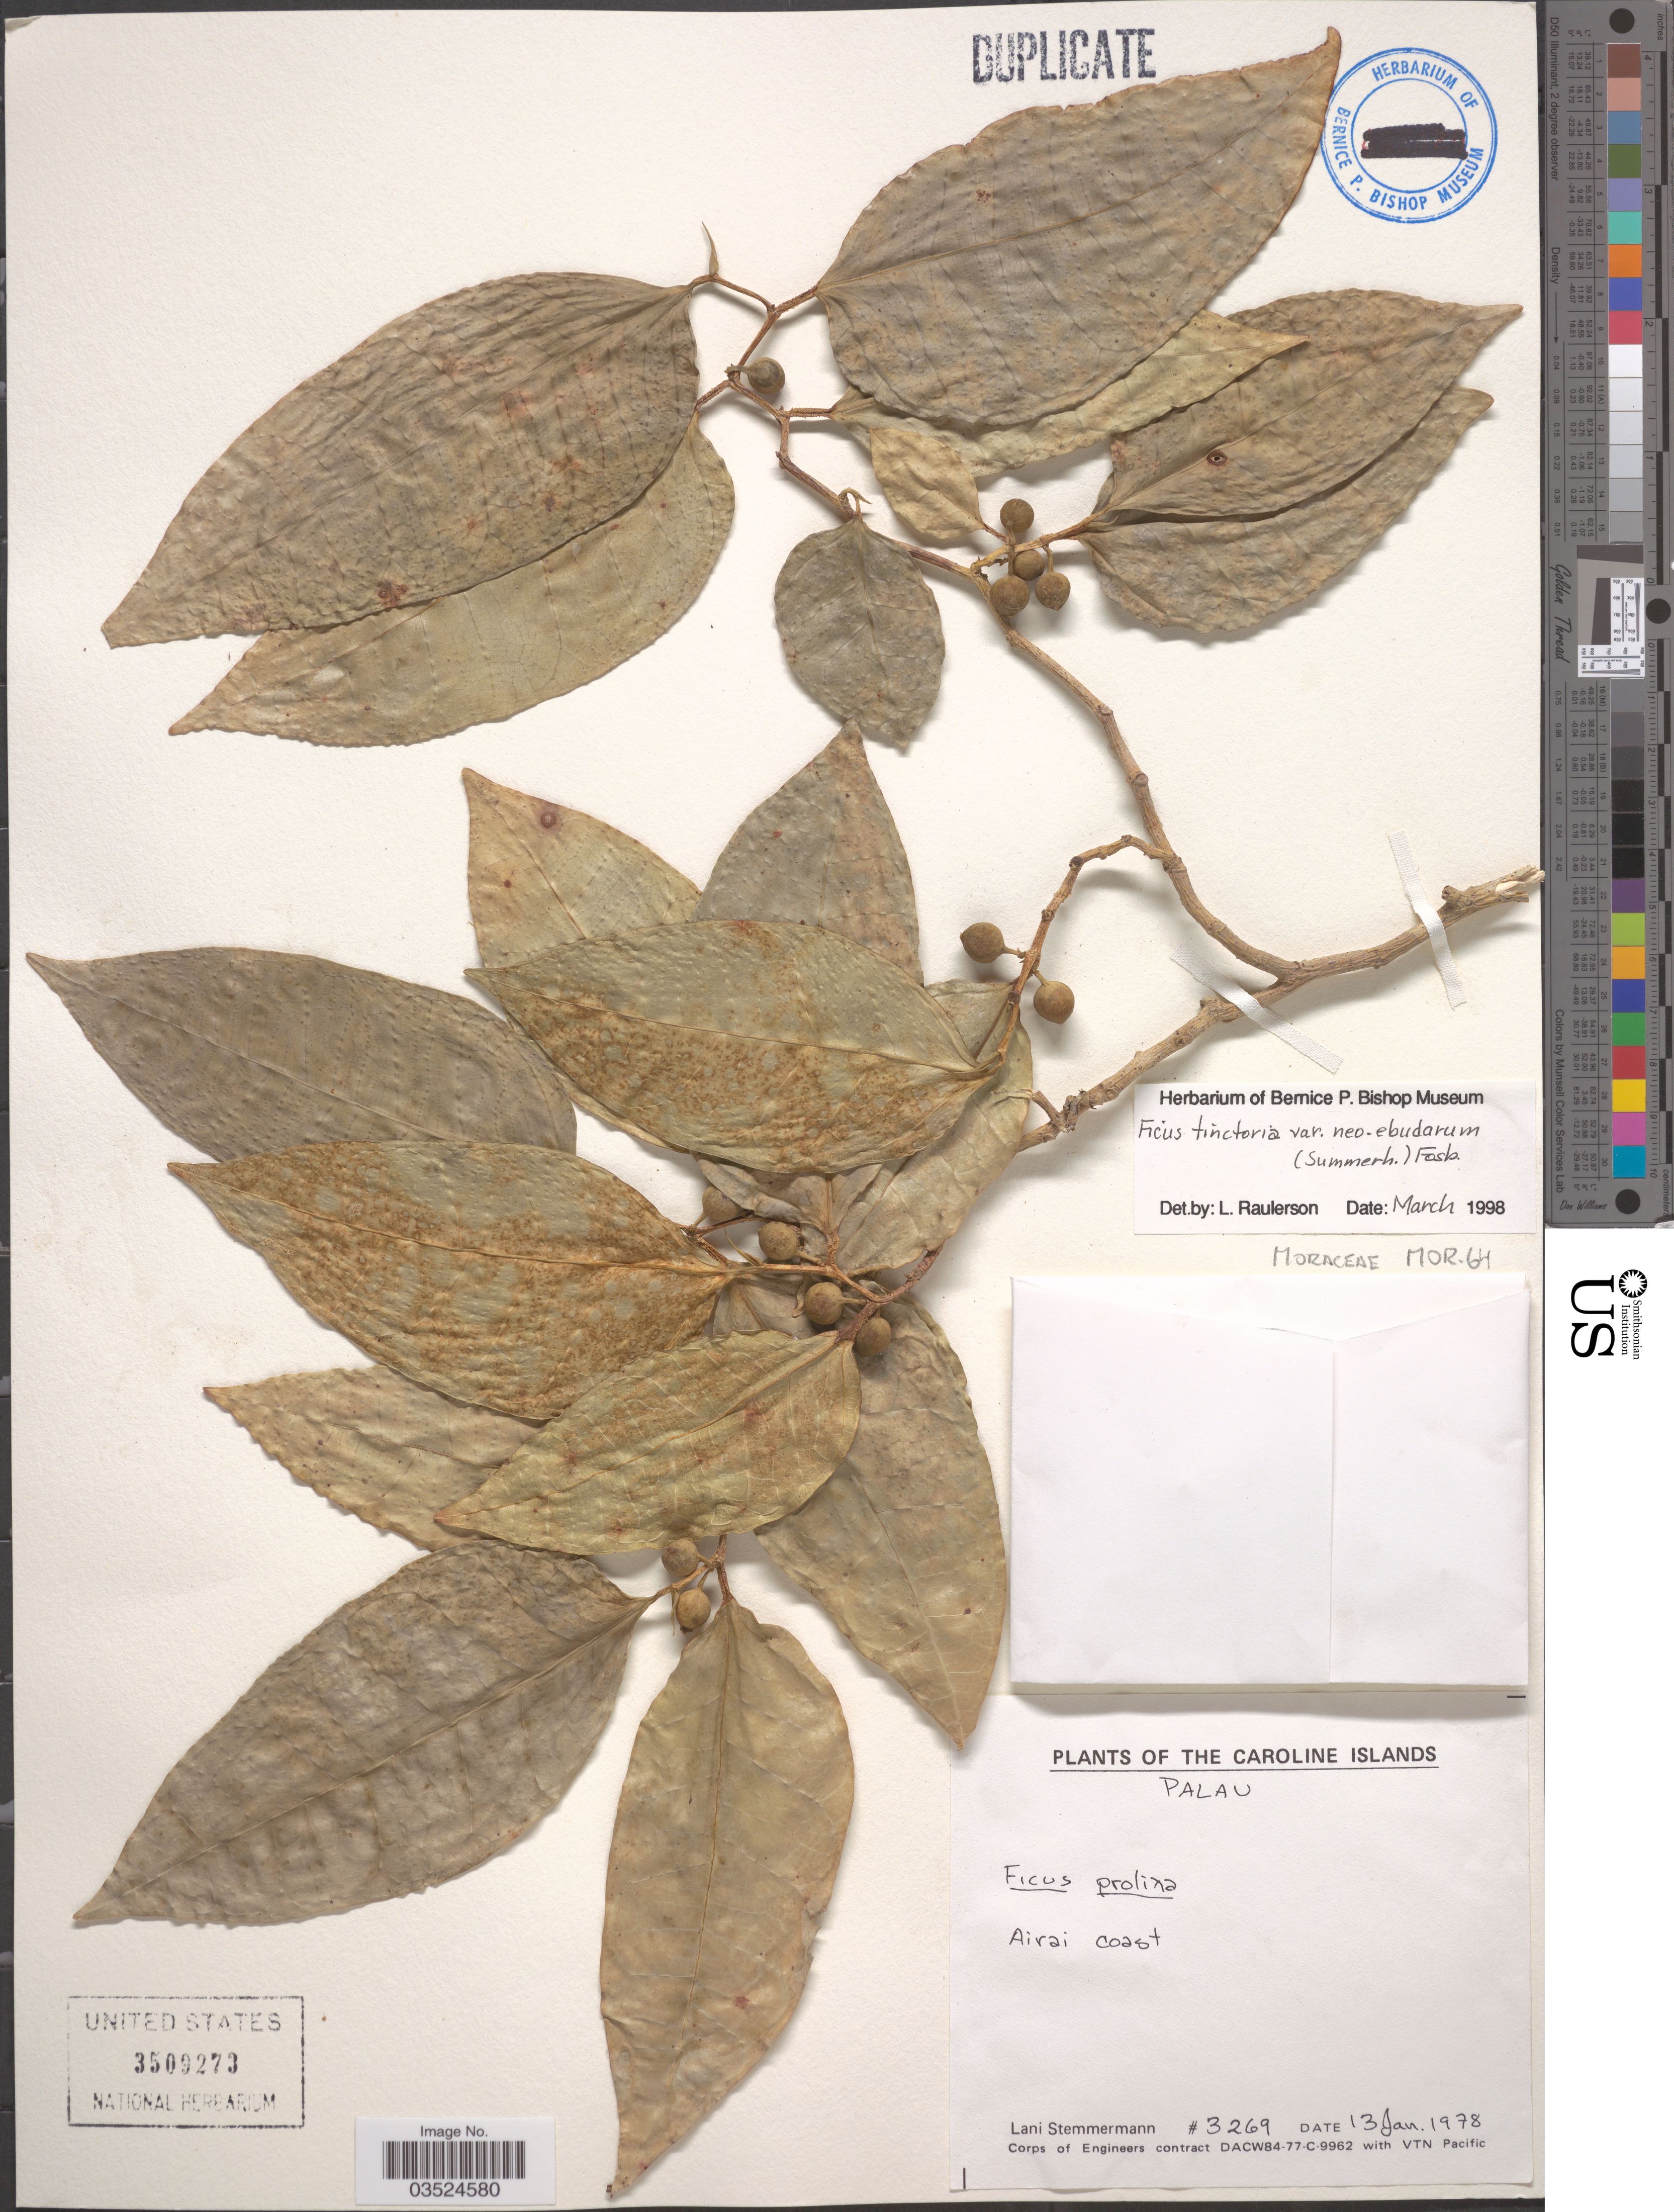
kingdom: Plantae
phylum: Tracheophyta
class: Magnoliopsida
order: Rosales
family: Moraceae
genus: Ficus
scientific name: Ficus tinctoria var. neoebudarum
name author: (Summerh.) Fosberg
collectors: L. Stemmermann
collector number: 3269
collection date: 1978-01-13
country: Palau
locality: The Caroline Islands. Palau. Airai coast.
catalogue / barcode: US 3509273